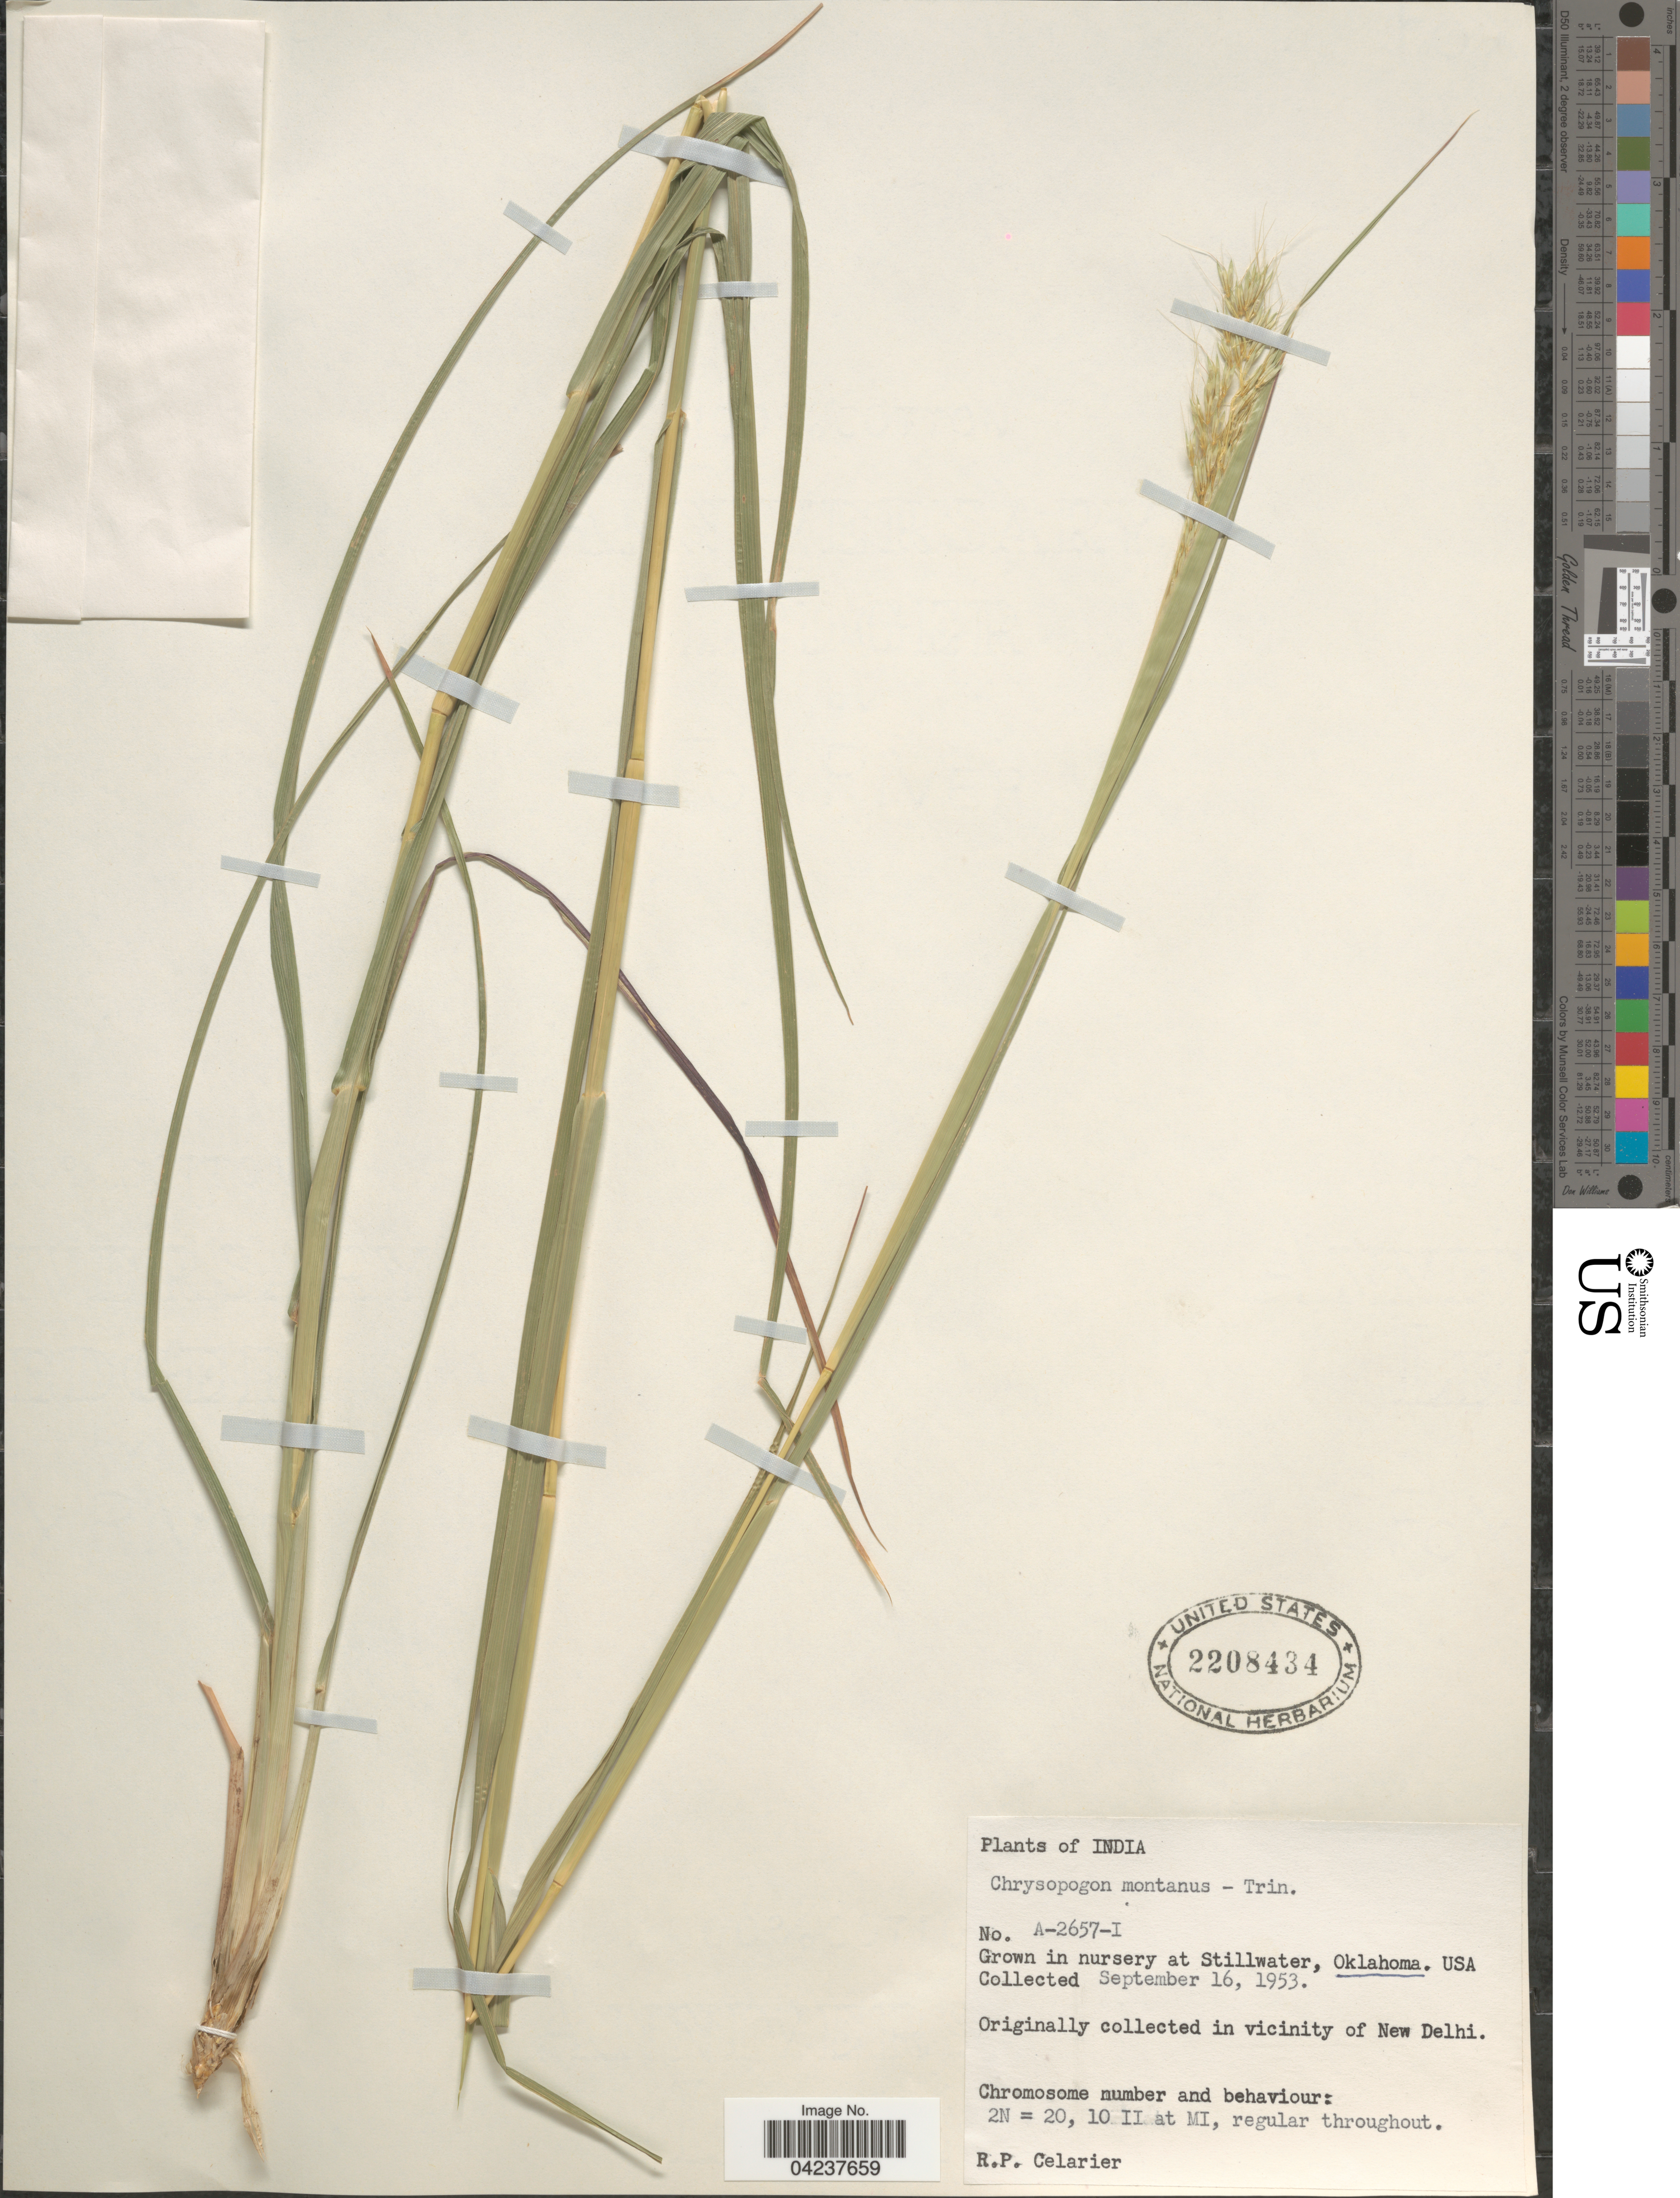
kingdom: Plantae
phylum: Tracheophyta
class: Liliopsida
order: Poales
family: Poaceae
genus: Chrysopogon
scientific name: Chrysopogon fulvus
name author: (Spreng.) Chiov.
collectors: R. Celarier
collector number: A-2657-I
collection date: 1953-09-16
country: United States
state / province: Oklahoma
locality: In nursery at Stillwater.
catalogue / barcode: US 2208434